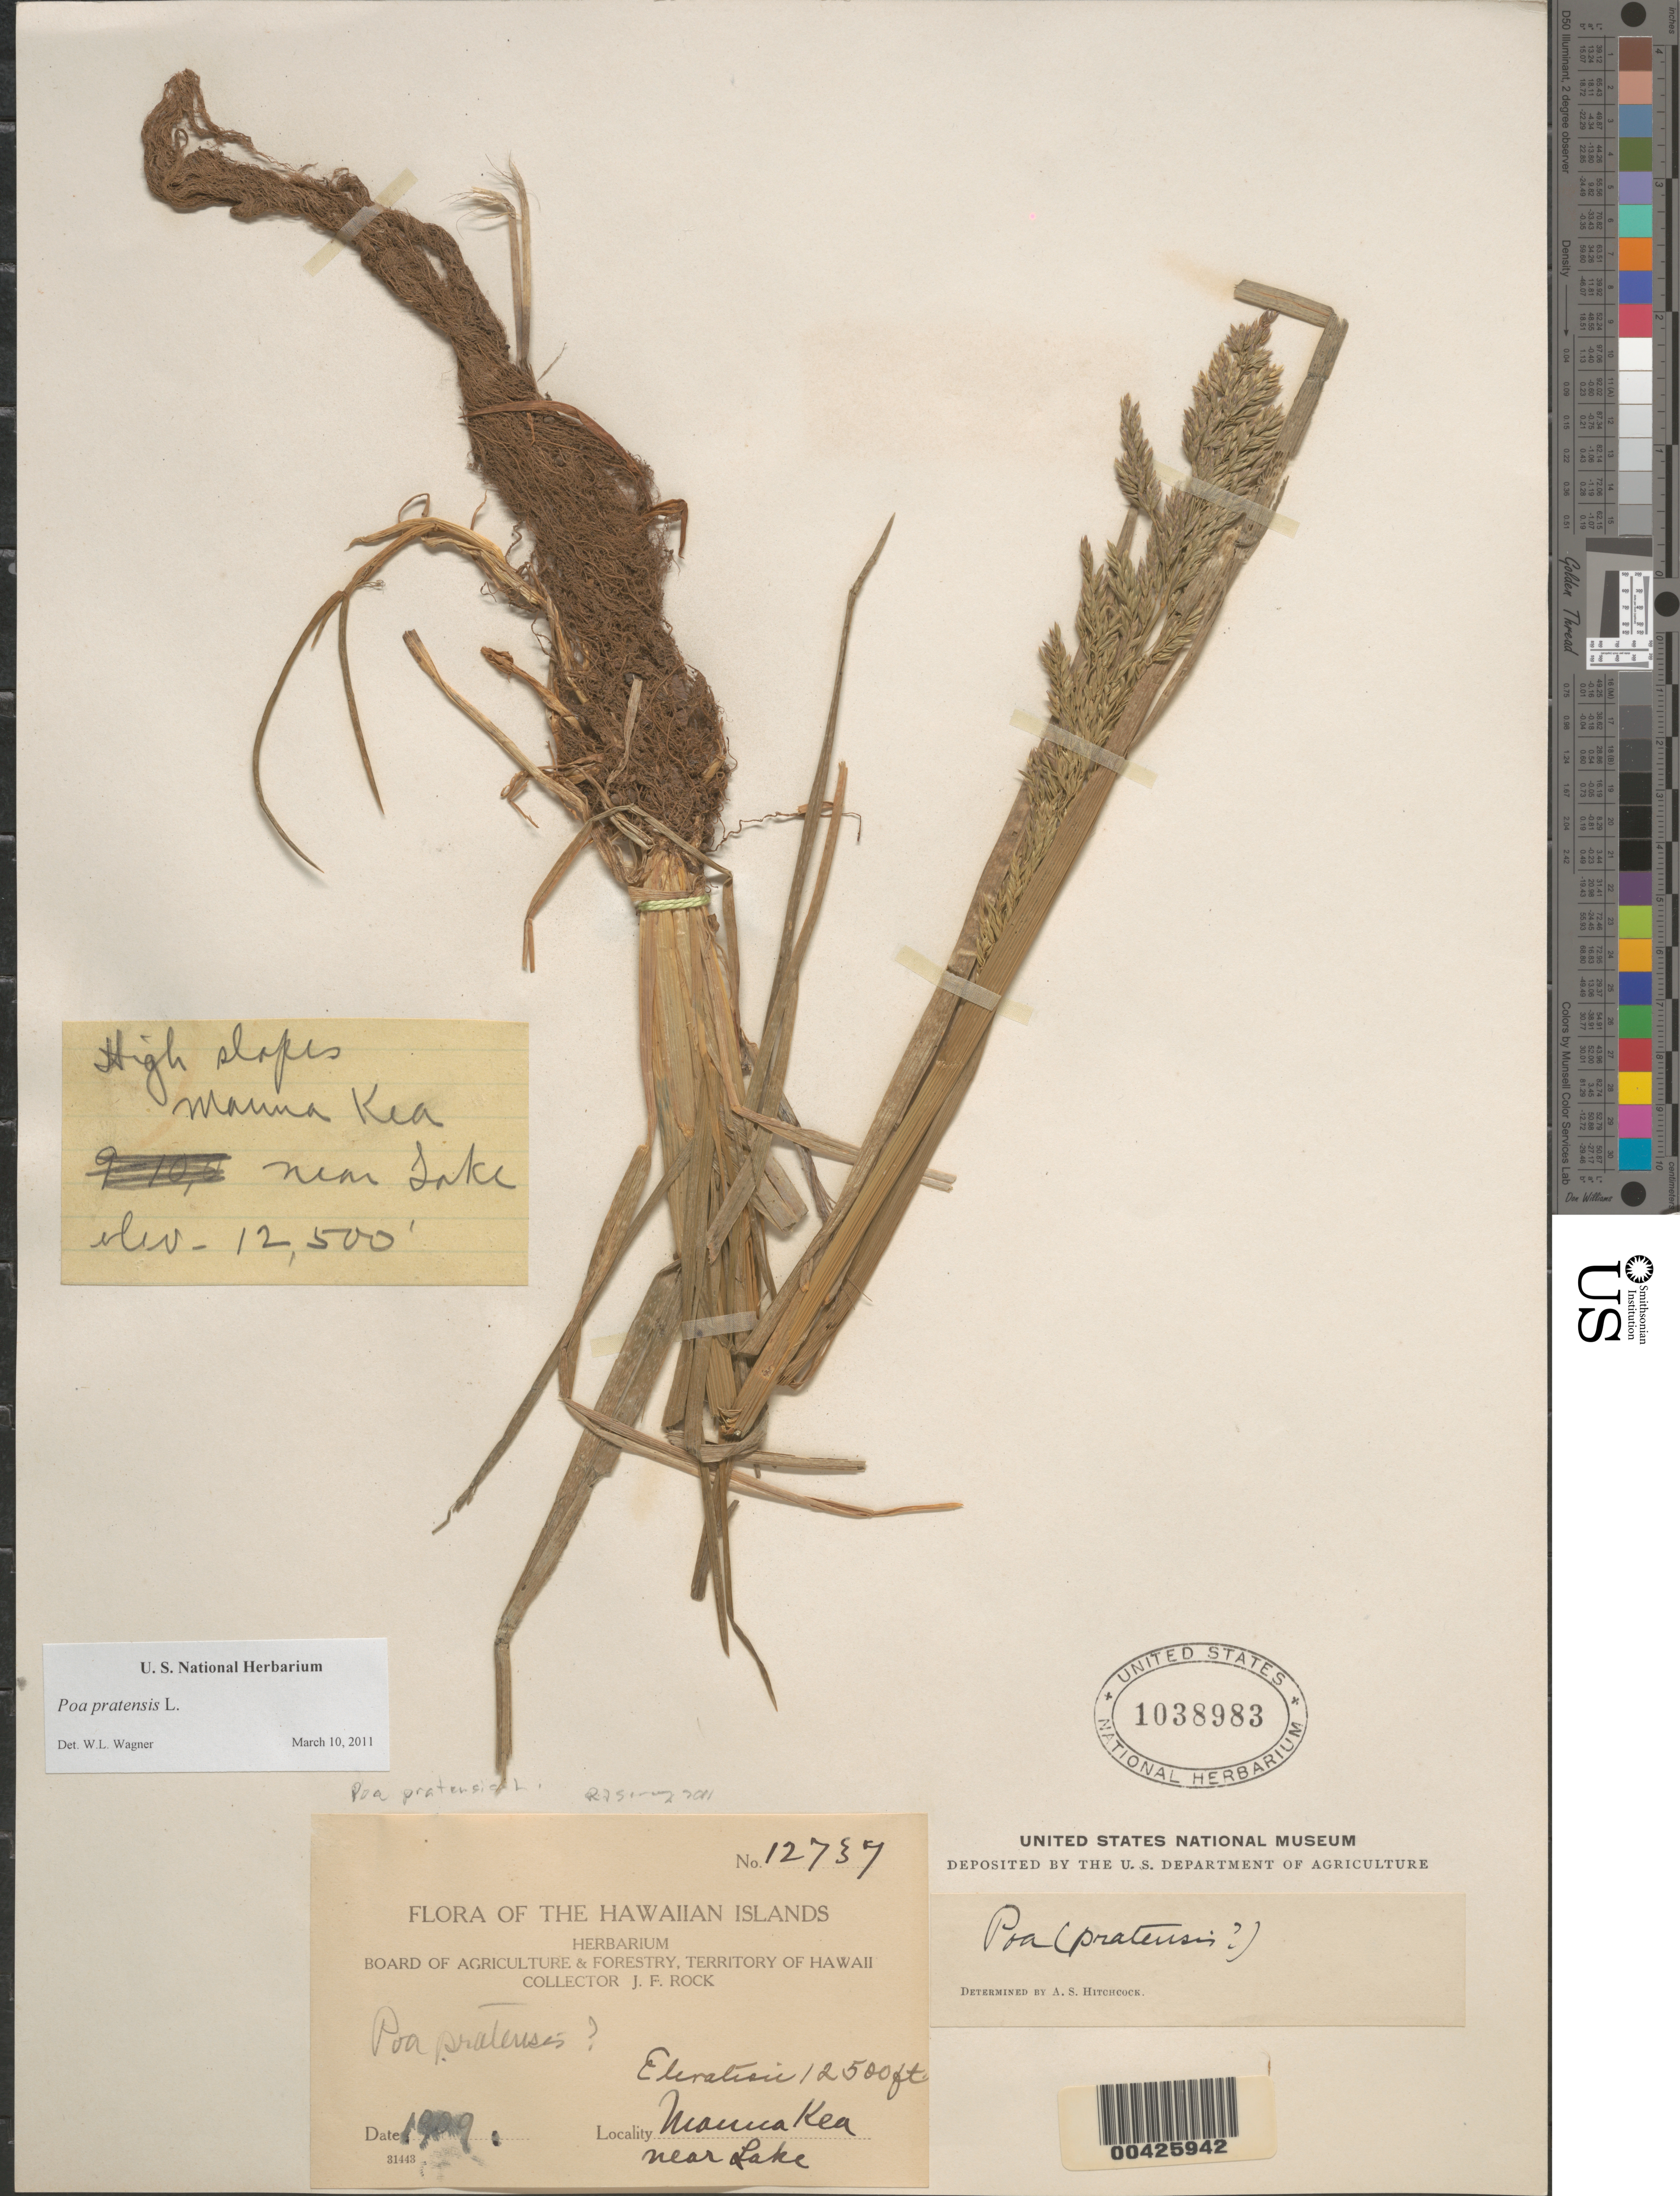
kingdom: Plantae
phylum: Tracheophyta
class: Liliopsida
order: Poales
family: Poaceae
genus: Poa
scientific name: Poa pratensis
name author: L.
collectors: J. F. Rock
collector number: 12739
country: United States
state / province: Hawaii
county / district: Hawaii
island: Hawaii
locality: Mauna Kae, near Lake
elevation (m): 3810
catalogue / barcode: US 1038983